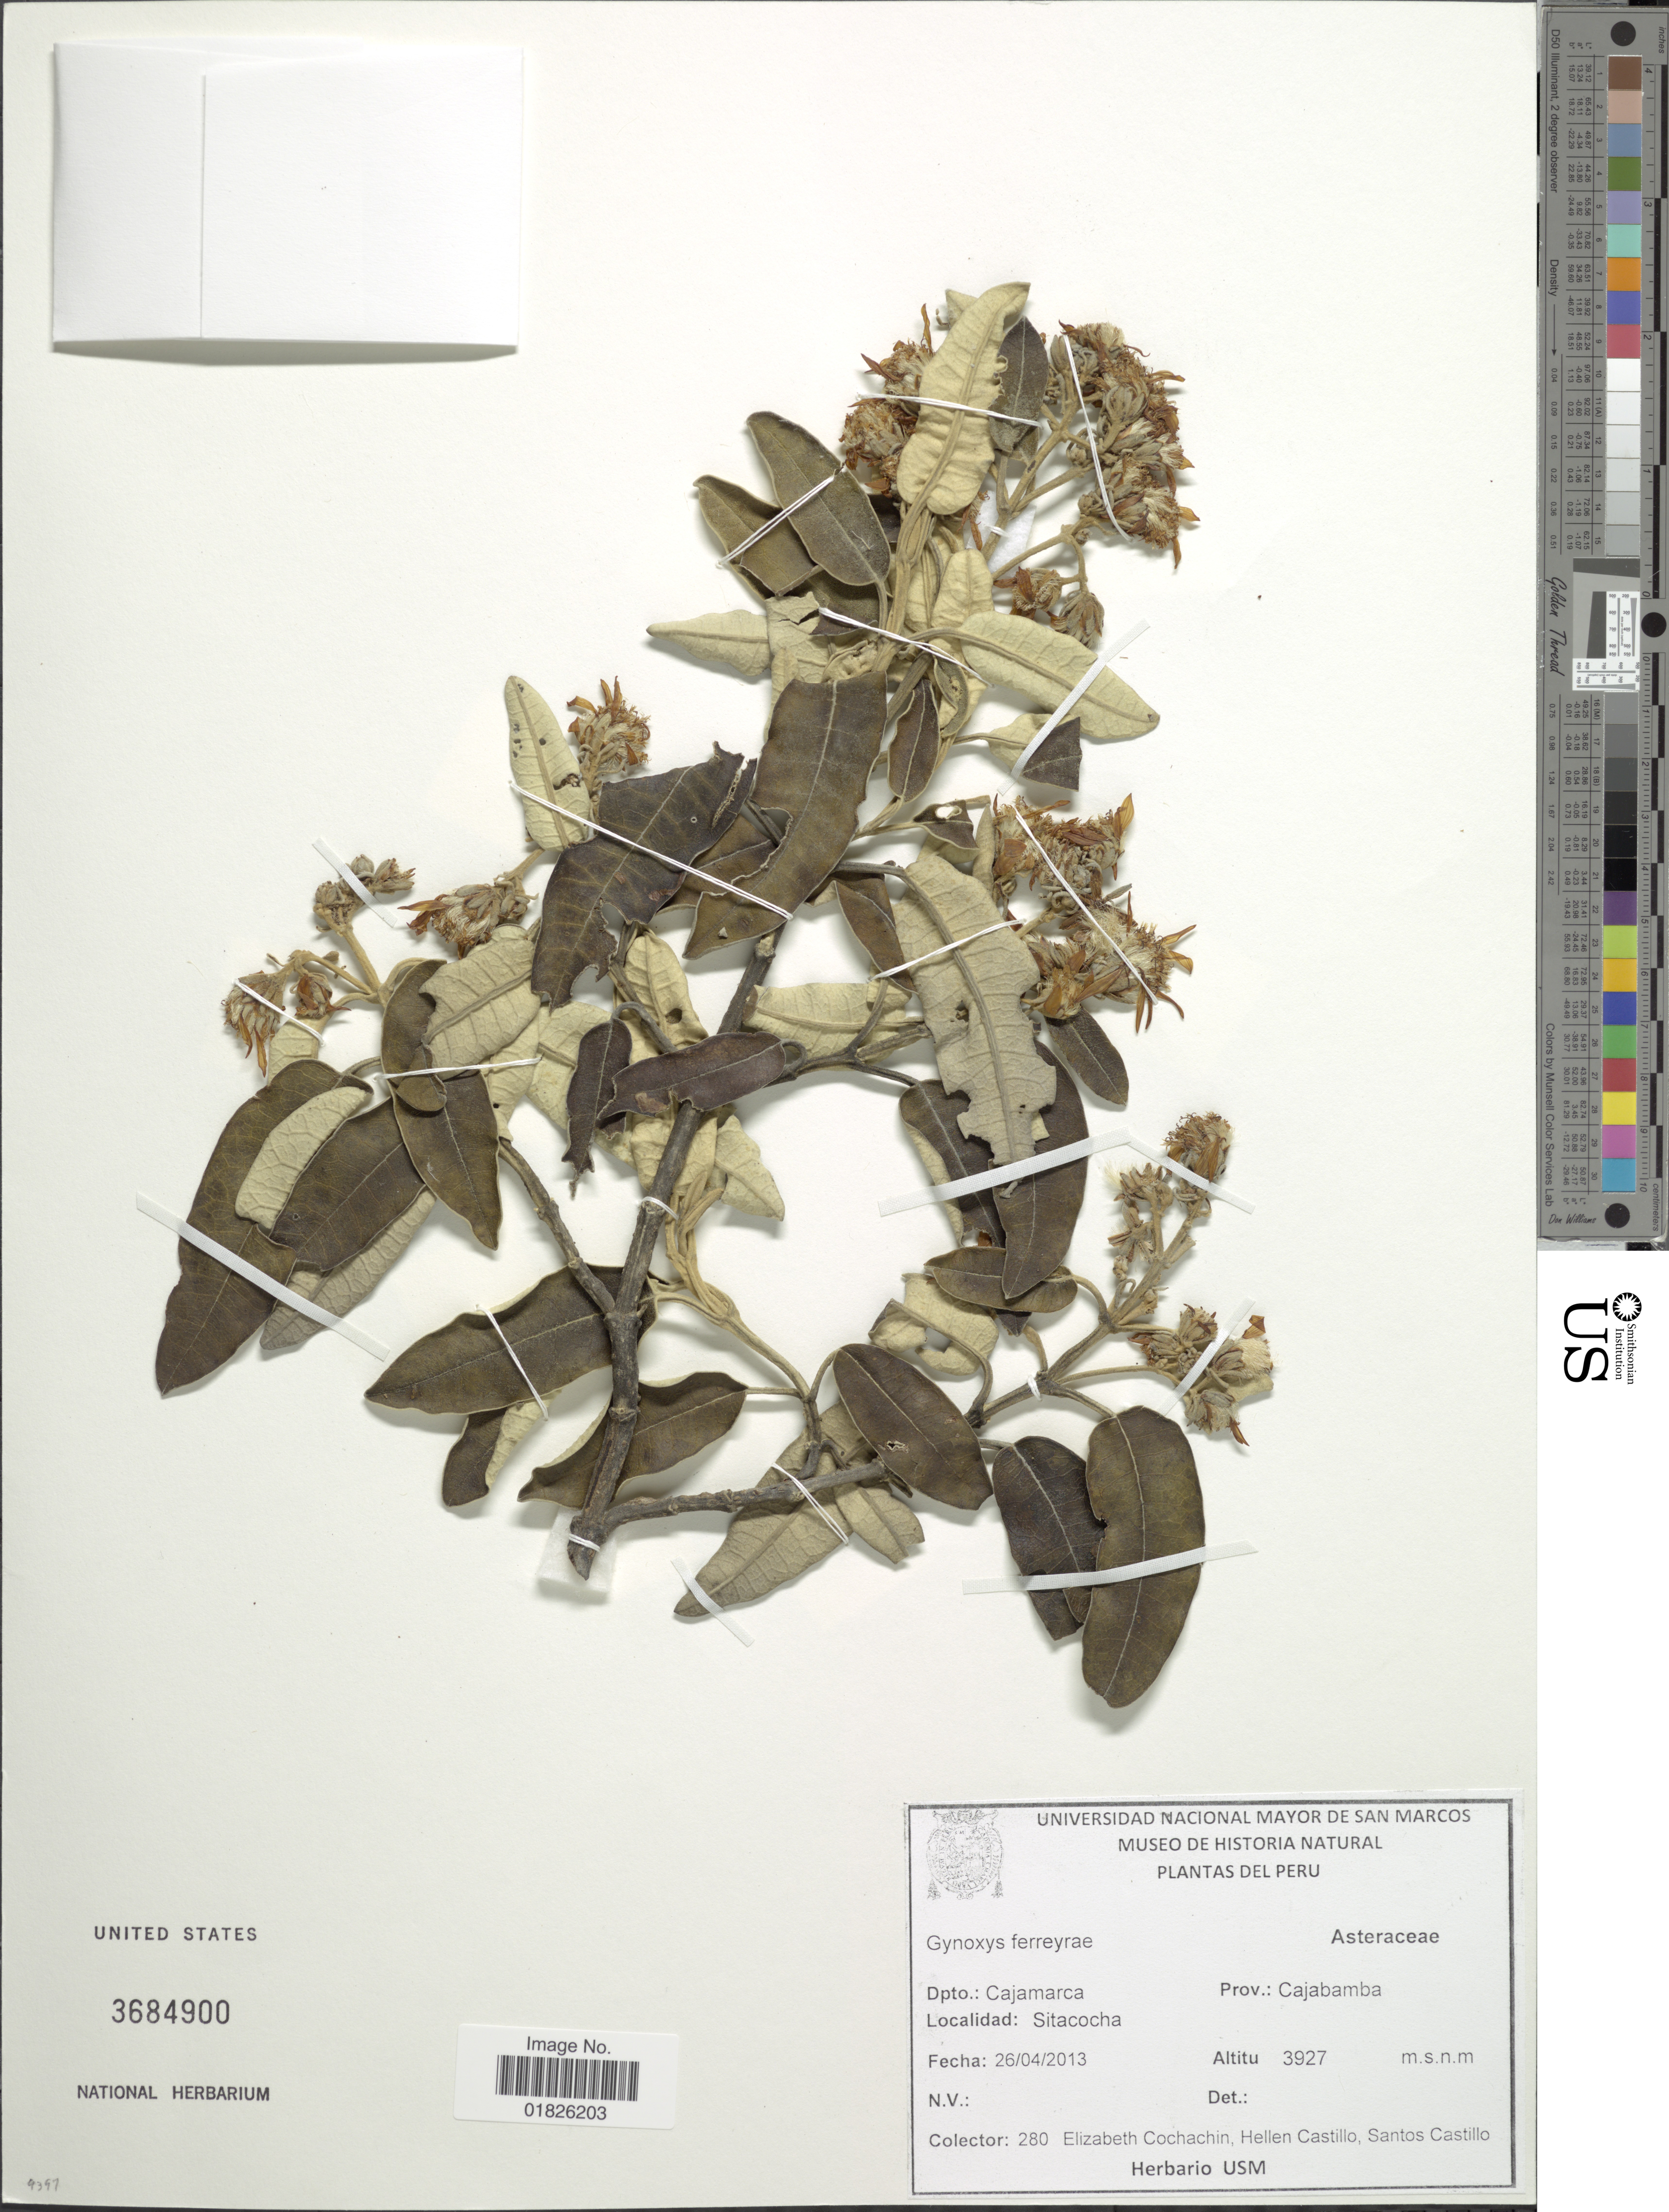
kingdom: Plantae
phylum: Tracheophyta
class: Magnoliopsida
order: Asterales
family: Asteraceae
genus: Gynoxys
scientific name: Gynoxys ferreyrae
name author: B. Herrera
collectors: E. Cochachin Guerrero, H. Castillo & S. Castillo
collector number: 3927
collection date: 2013-04-26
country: Peru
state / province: Cajamarca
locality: Prov. Cajabamba, Sitacocha.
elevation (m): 3927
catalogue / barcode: US 3684900